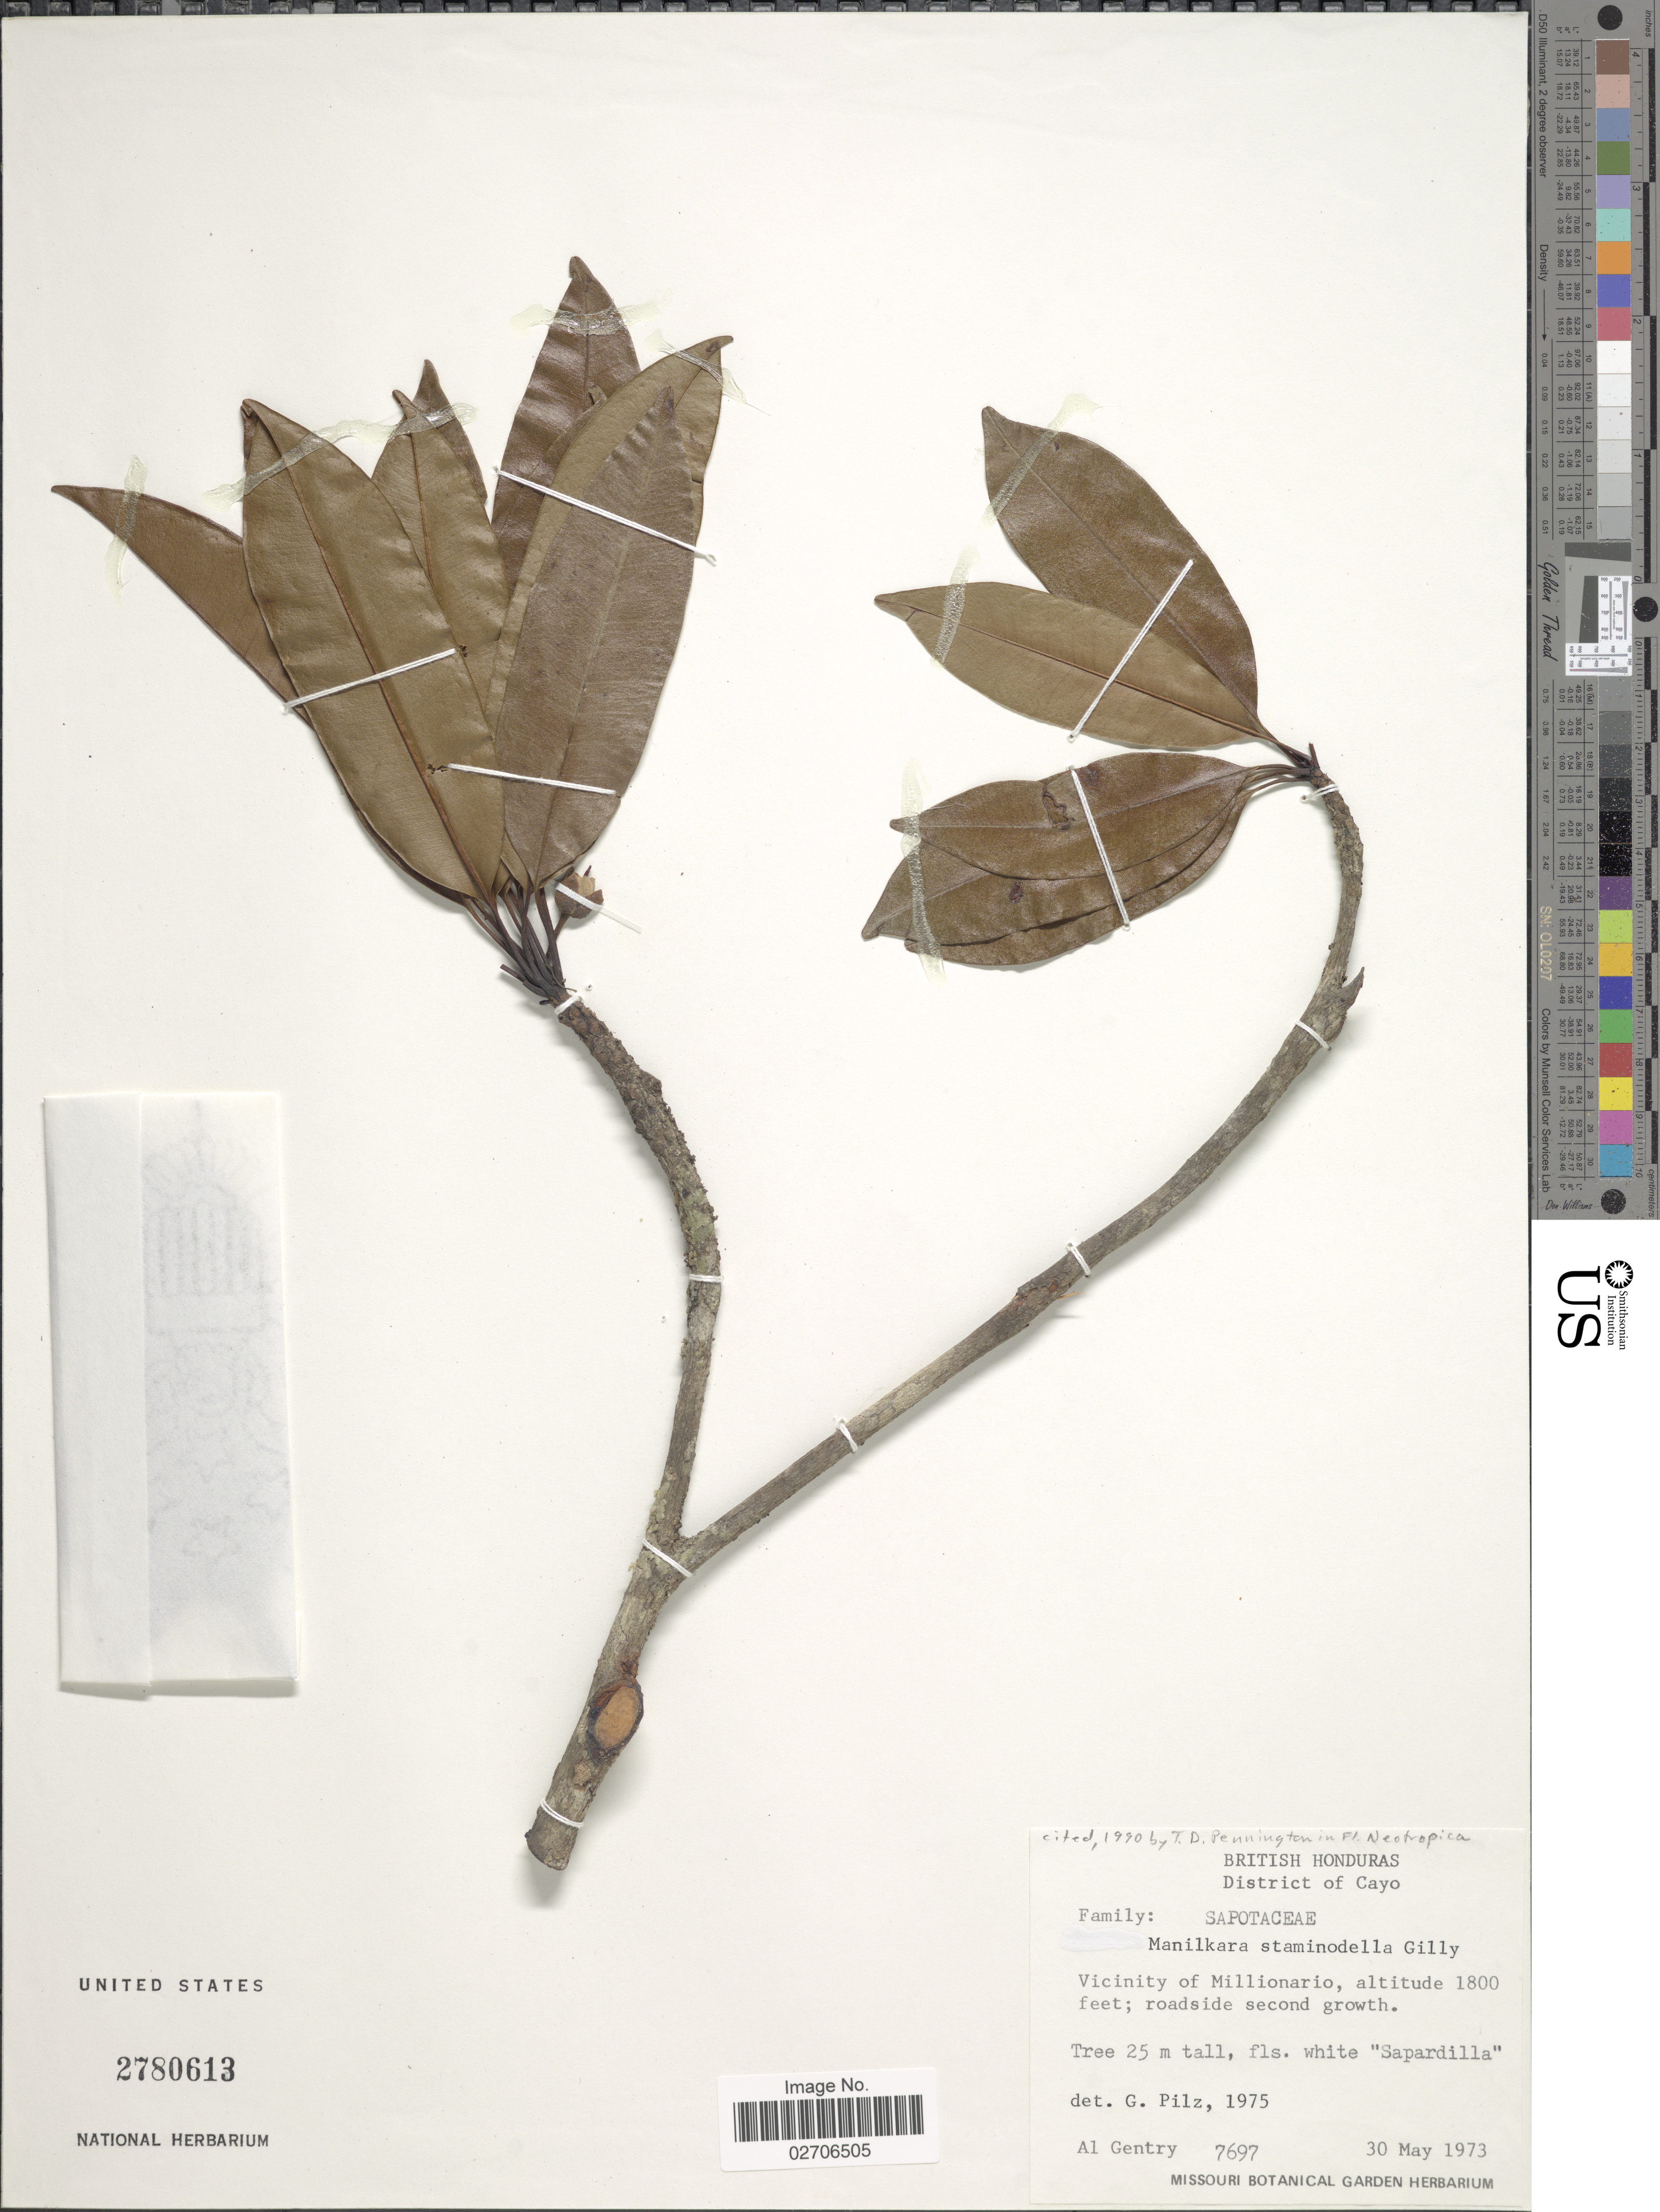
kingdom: Plantae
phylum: Tracheophyta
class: Magnoliopsida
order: Ericales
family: Sapotaceae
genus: Manilkara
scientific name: Manilkara staminodella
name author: Gilly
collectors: A. H. Gentry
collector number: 7697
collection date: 1973-05-30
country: Belize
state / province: Cayo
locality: District of Cayo, Vicinity of Millionario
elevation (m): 549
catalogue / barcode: US 2780613